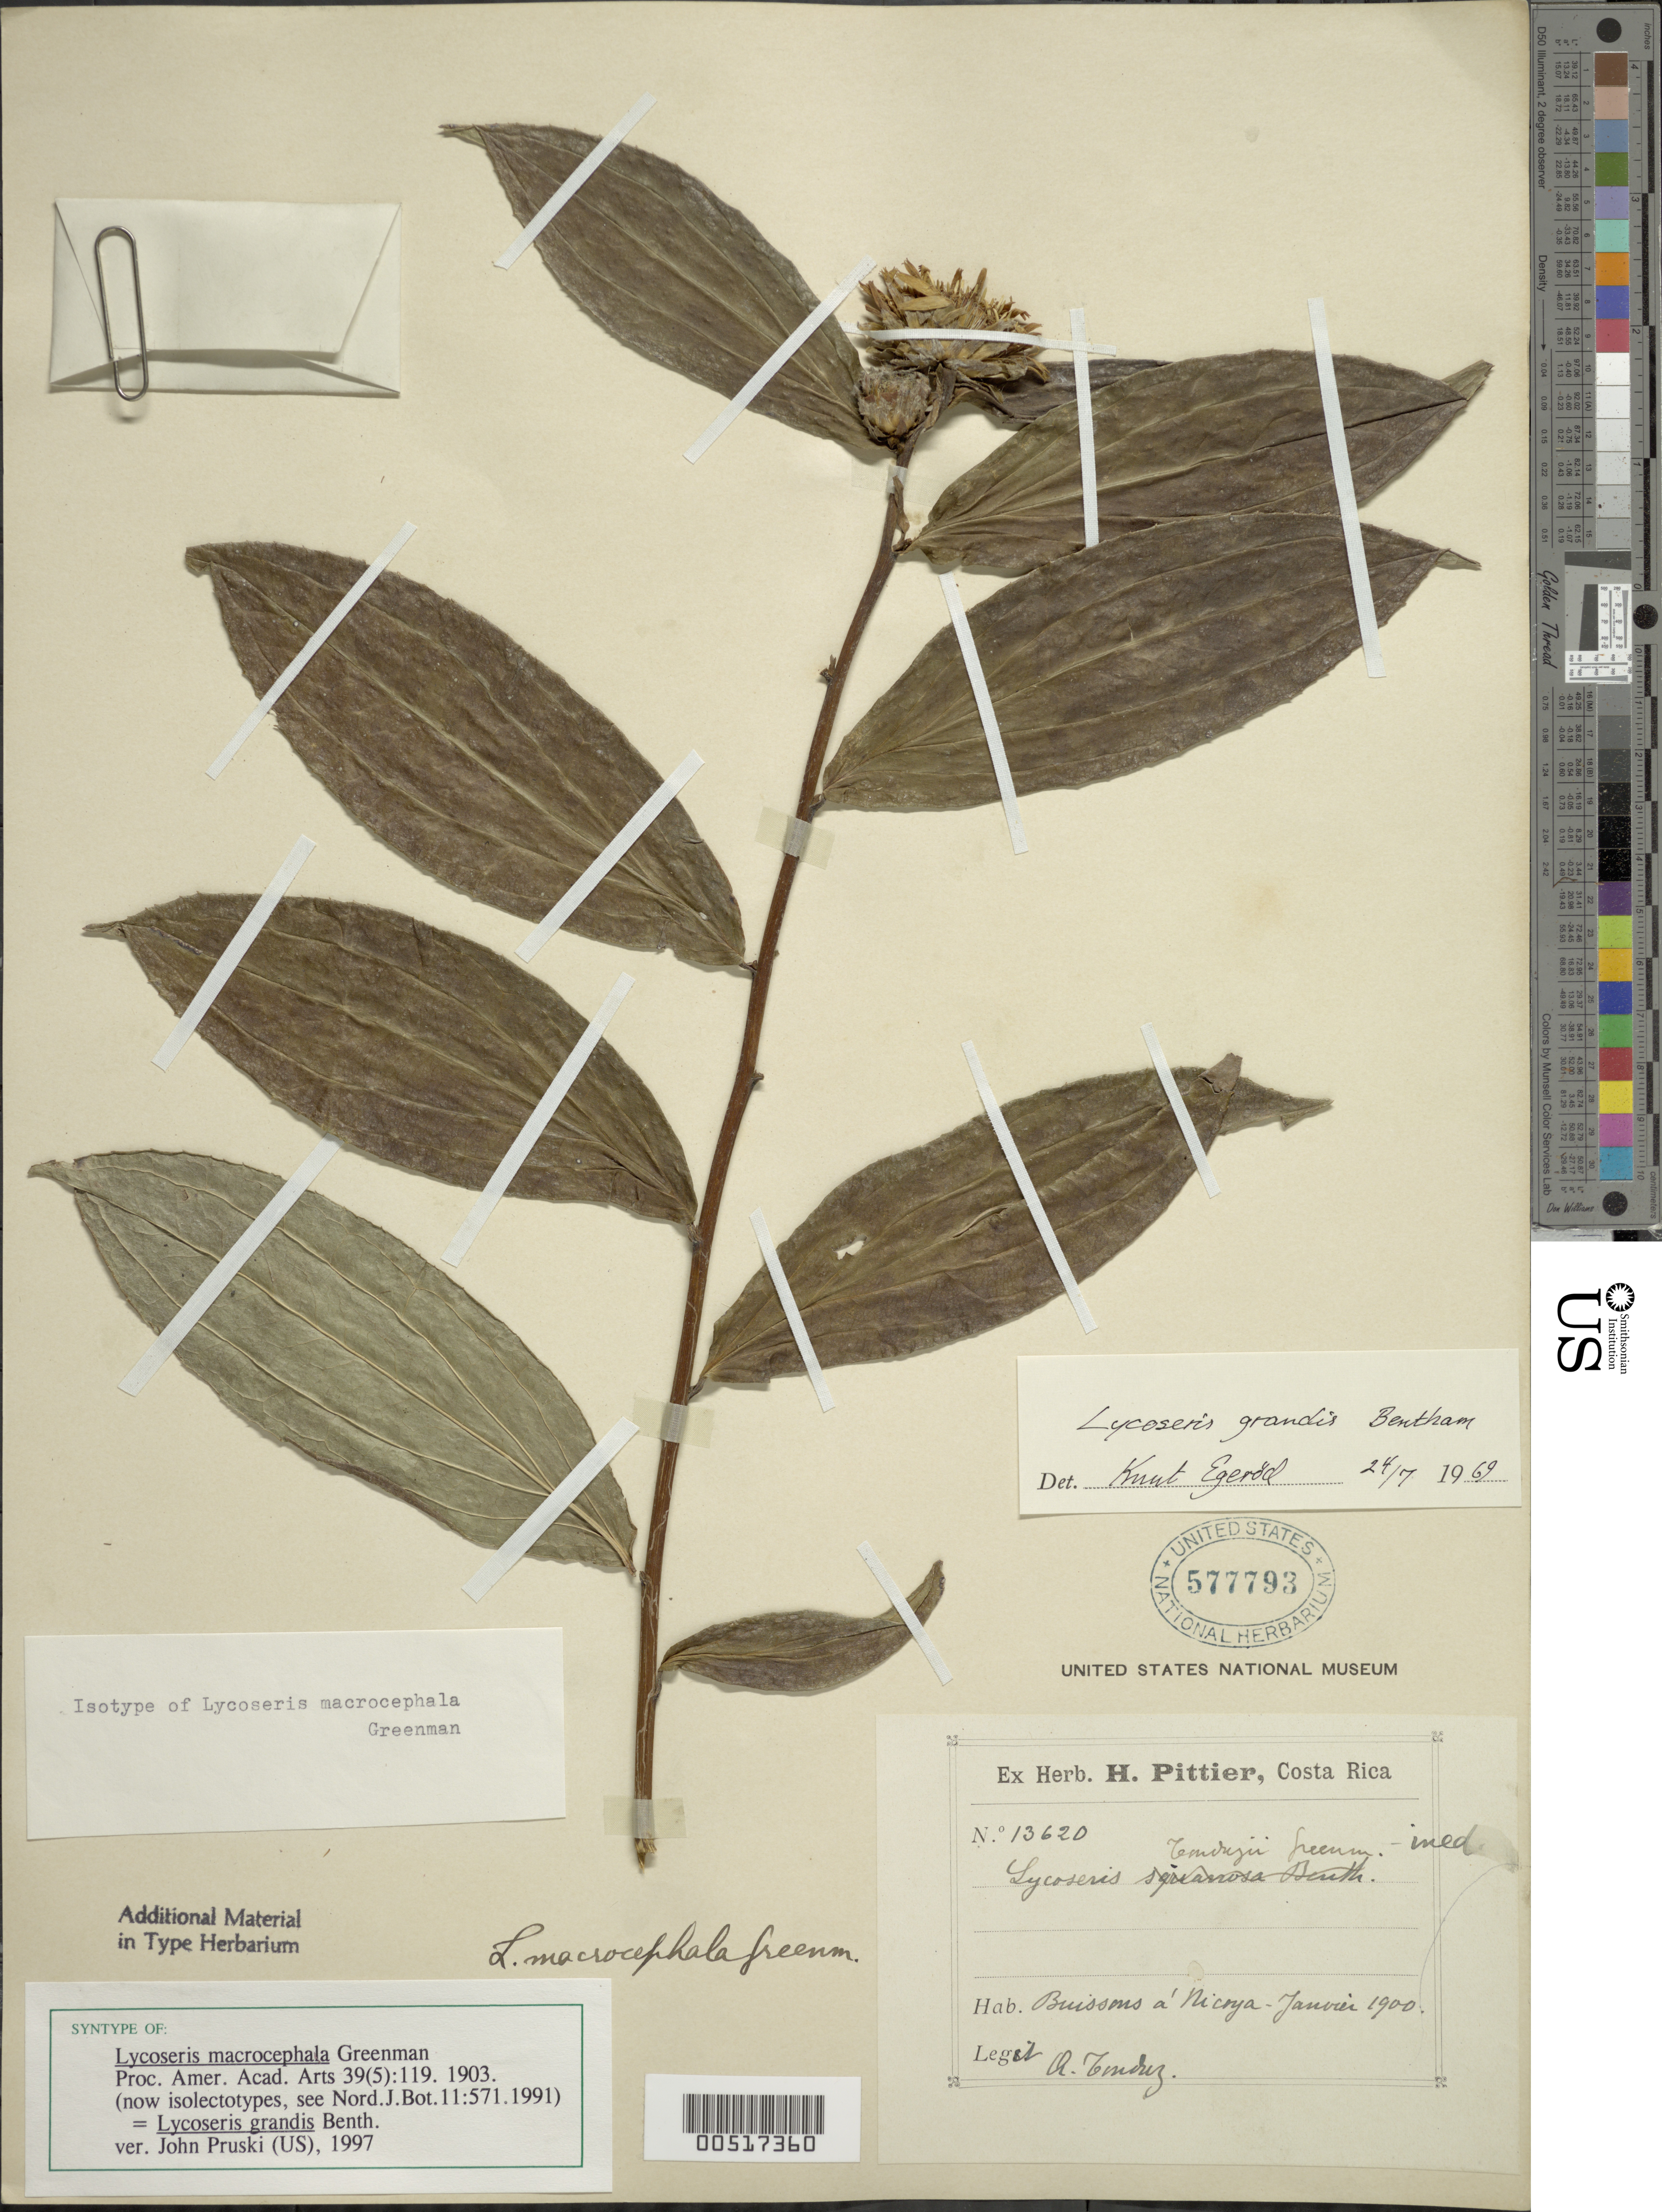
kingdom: Plantae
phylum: Tracheophyta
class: Magnoliopsida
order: Asterales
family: Asteraceae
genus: Lycoseris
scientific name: Lycoseris grandis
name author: Benth. in Oerst.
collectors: A. Tonduz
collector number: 13620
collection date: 1900-01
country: Costa Rica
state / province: Guanacaste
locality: Buissons à Nicoya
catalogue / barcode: US 577793